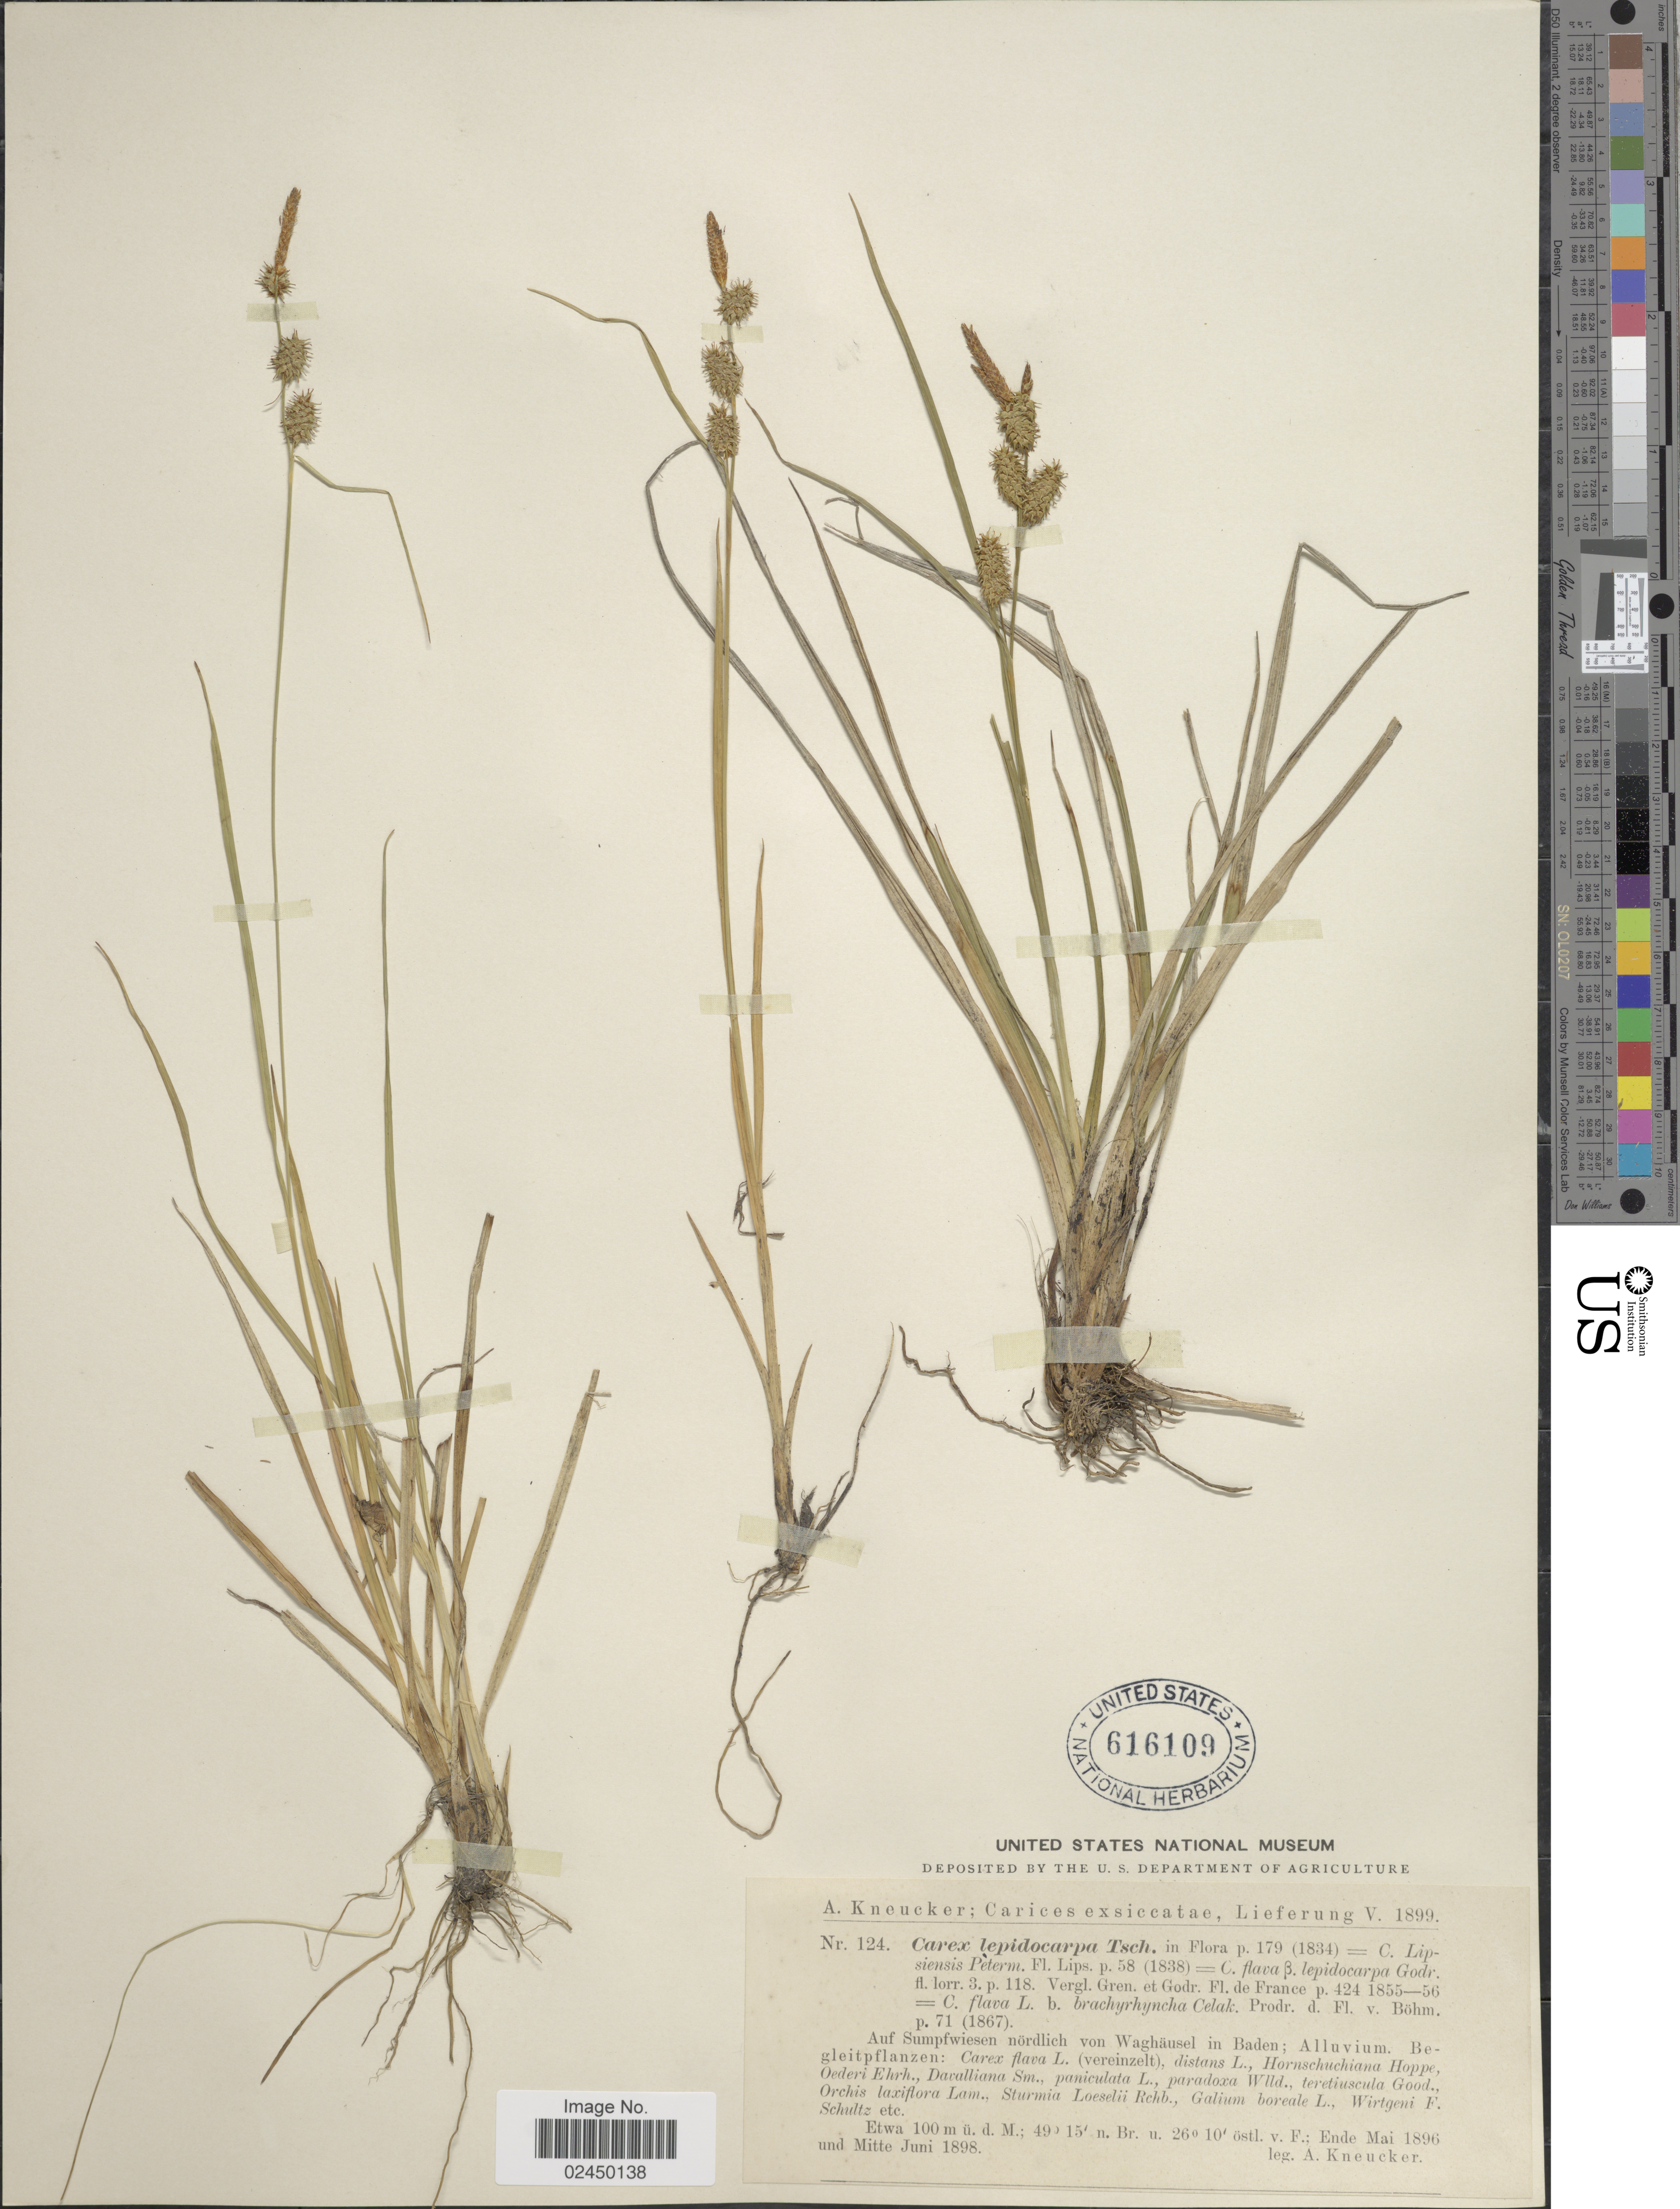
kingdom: Plantae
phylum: Tracheophyta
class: Liliopsida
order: Poales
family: Cyperaceae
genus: Carex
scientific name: Carex lepidocarpa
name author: Tausch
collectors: A. Kneucker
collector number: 124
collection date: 1896-05/1898-06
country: Germany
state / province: Baden-Württemberg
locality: Auf Sumpfwiesen nördlichen von Waghäusel in Baden, Etwa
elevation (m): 100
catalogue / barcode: US 616109